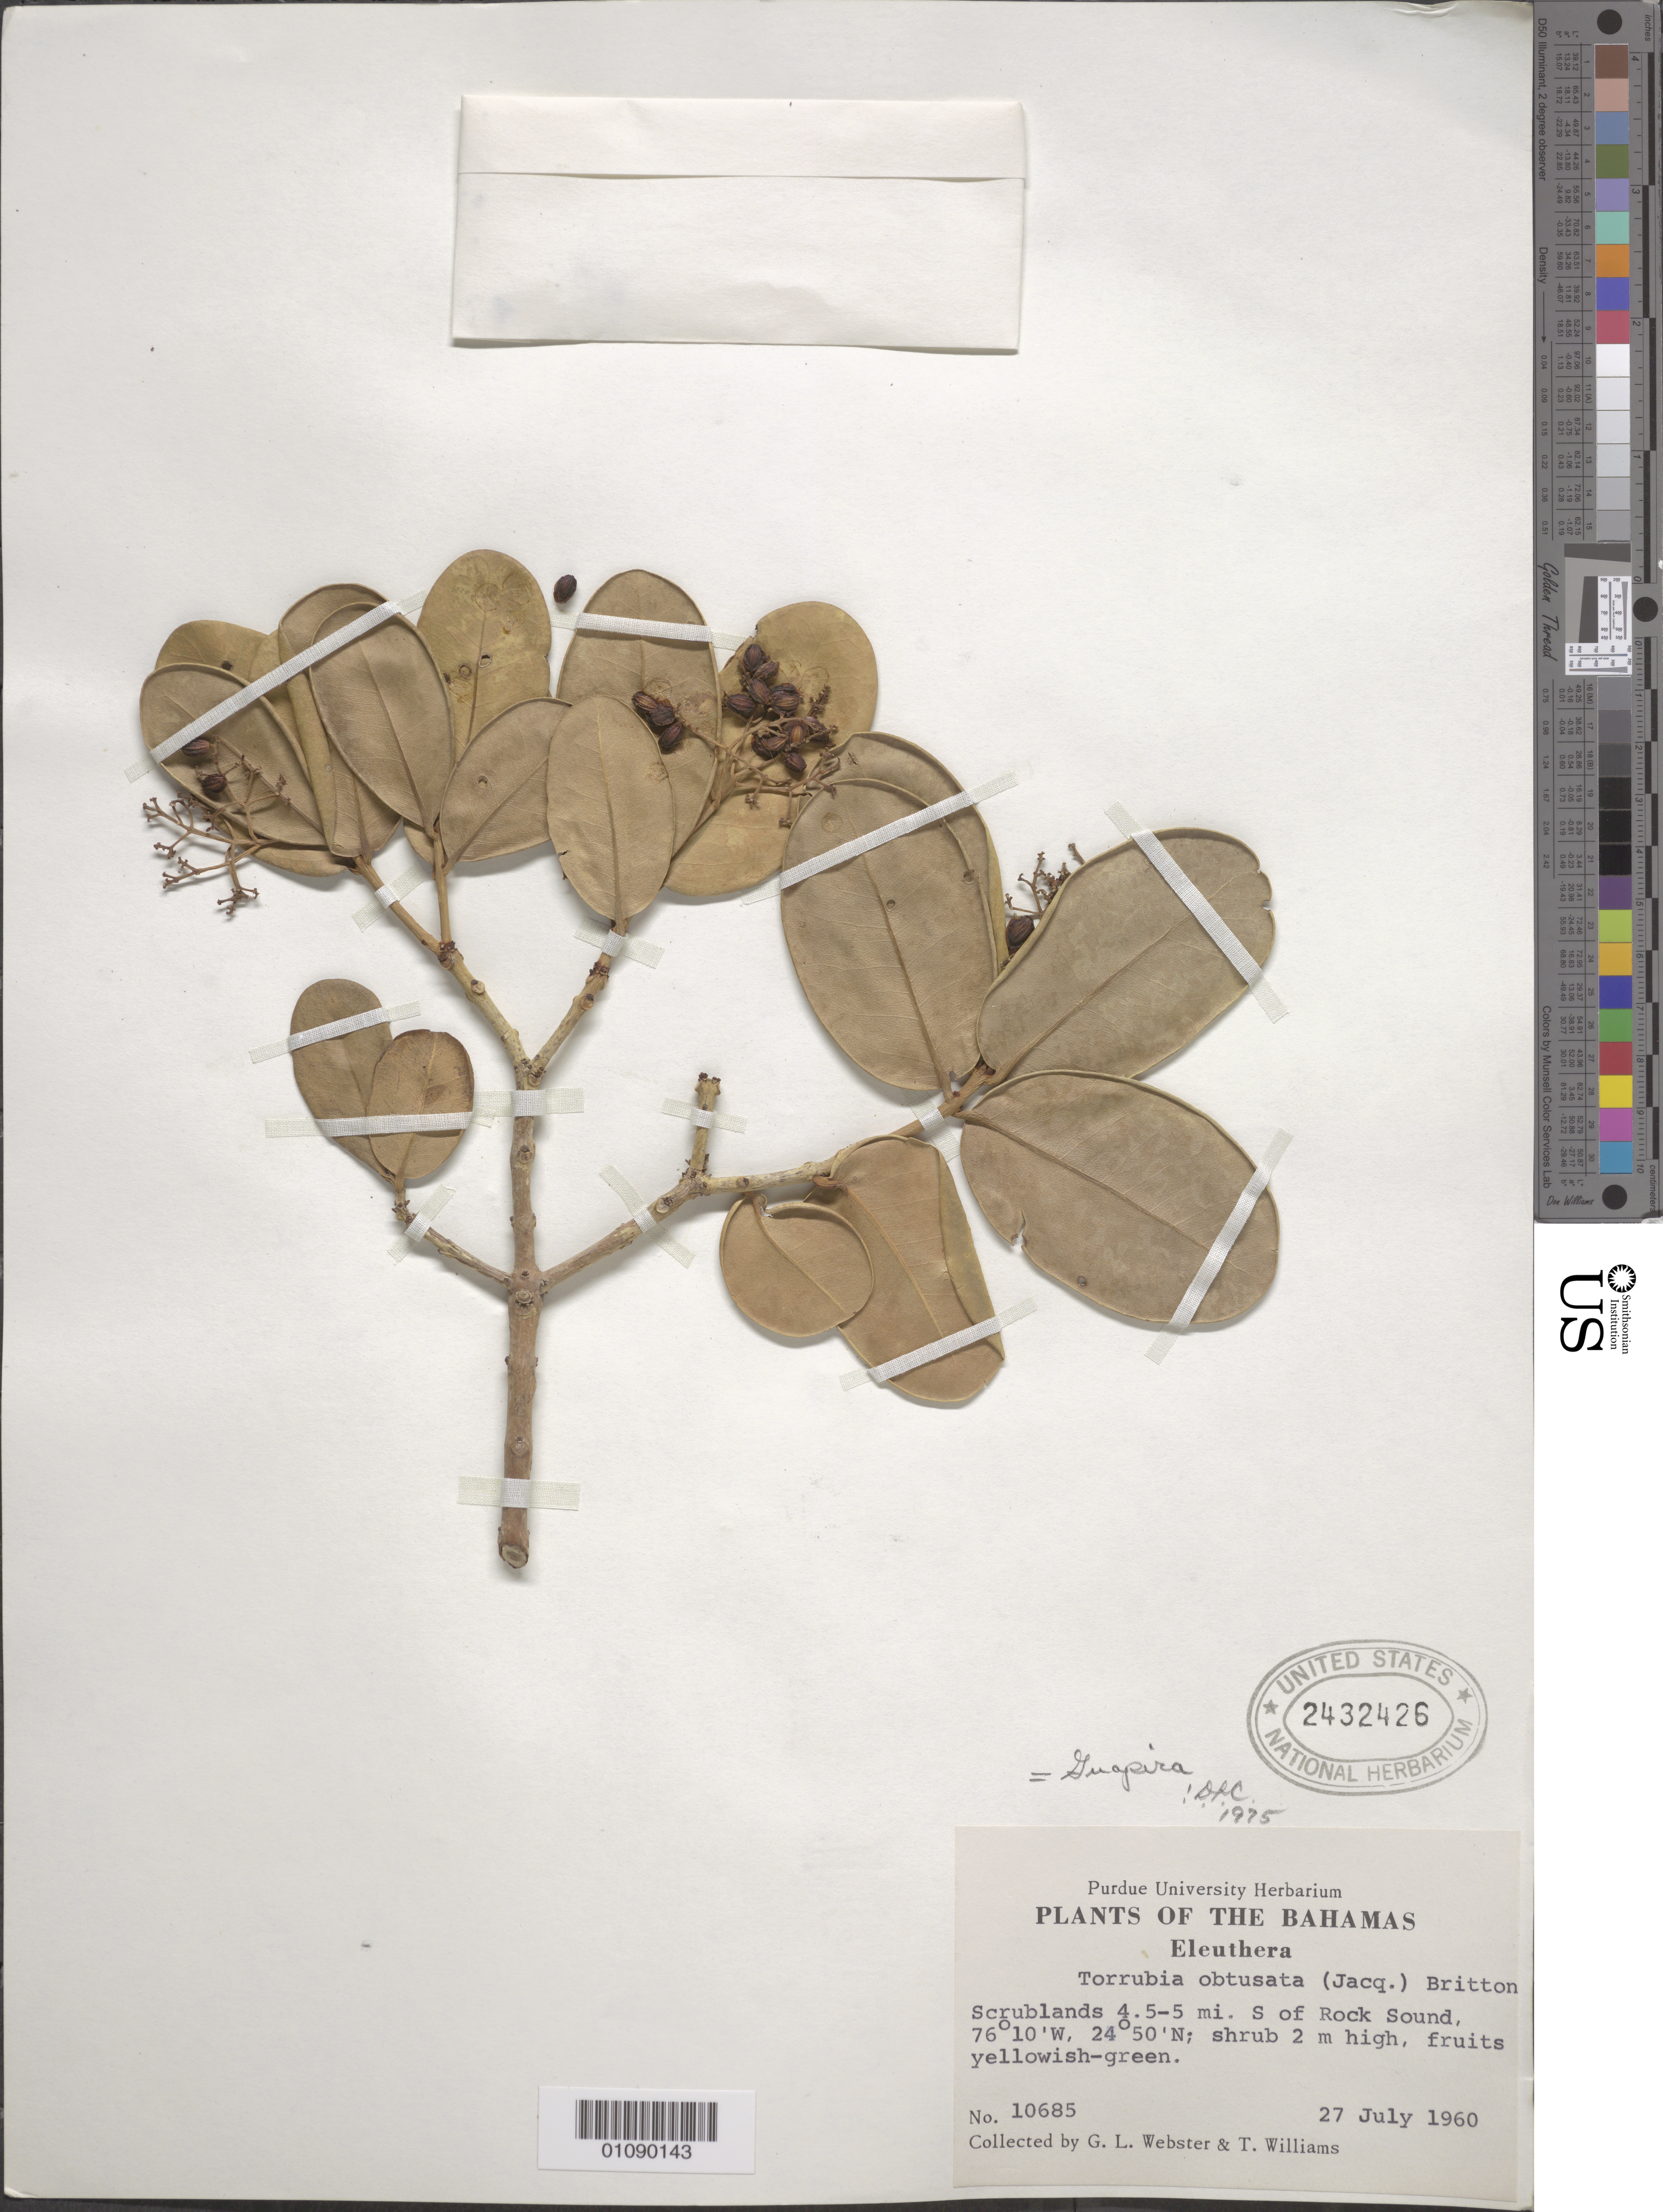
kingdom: Plantae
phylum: Tracheophyta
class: Magnoliopsida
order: Caryophyllales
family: Nyctaginaceae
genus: Guapira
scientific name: Guapira obtusata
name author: (Jacq.) Little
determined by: Strong, Mark T., (BOT), Smithsonian Institution - National Museum of Natural History (UNITED STATES)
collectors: G. L. Webster & T. Williams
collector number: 10685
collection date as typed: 27 Jul 1960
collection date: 1960-07-27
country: Bahamas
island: Eleuthera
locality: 4.5-5 mi S of Rock Sound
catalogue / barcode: US 2432426